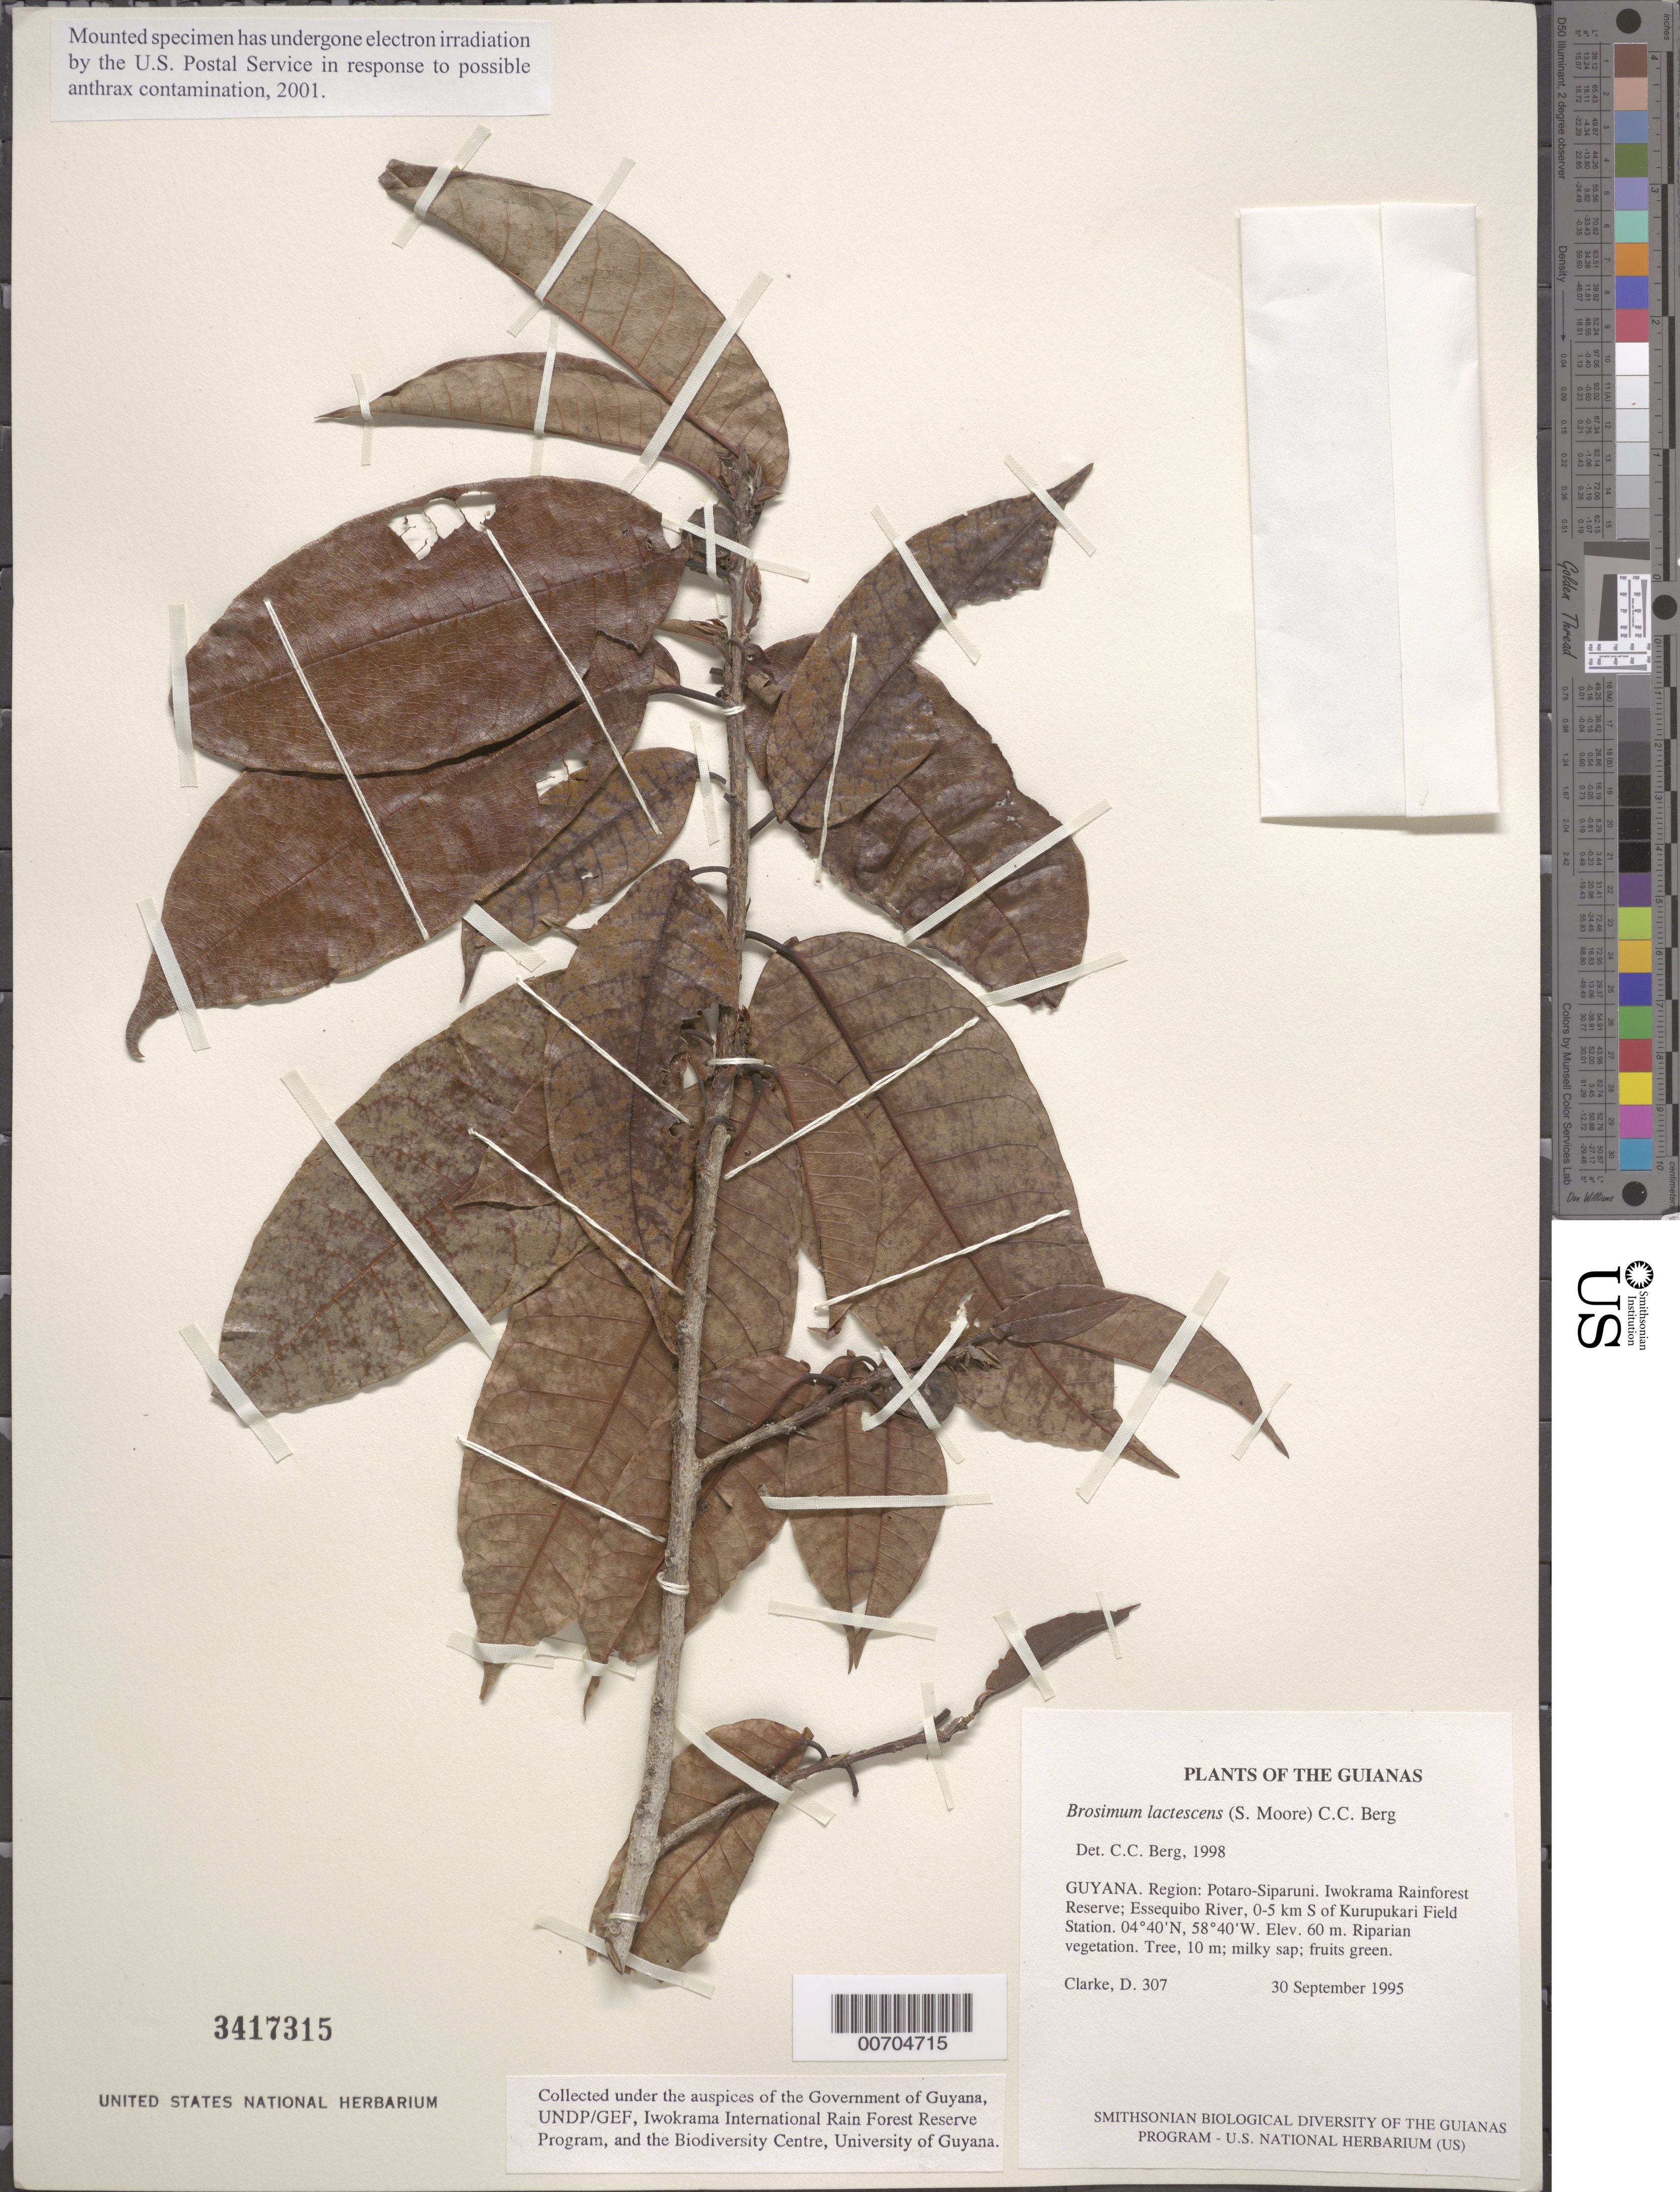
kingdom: Plantae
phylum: Tracheophyta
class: Magnoliopsida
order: Rosales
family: Moraceae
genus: Brosimum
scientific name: Brosimum lactescens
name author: (S. Moore) C.C. Berg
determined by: Berg, C. C.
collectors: H. D. Clarke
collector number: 307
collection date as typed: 30 September 1995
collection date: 1995-09-30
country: Guyana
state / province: Potaro-Siparuni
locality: Iwokrama Rainforest Reserve; Essequibo River, 0-5 km S of Kurupukari Field Station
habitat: Riparian vegetation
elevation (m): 60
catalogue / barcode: US 3417315